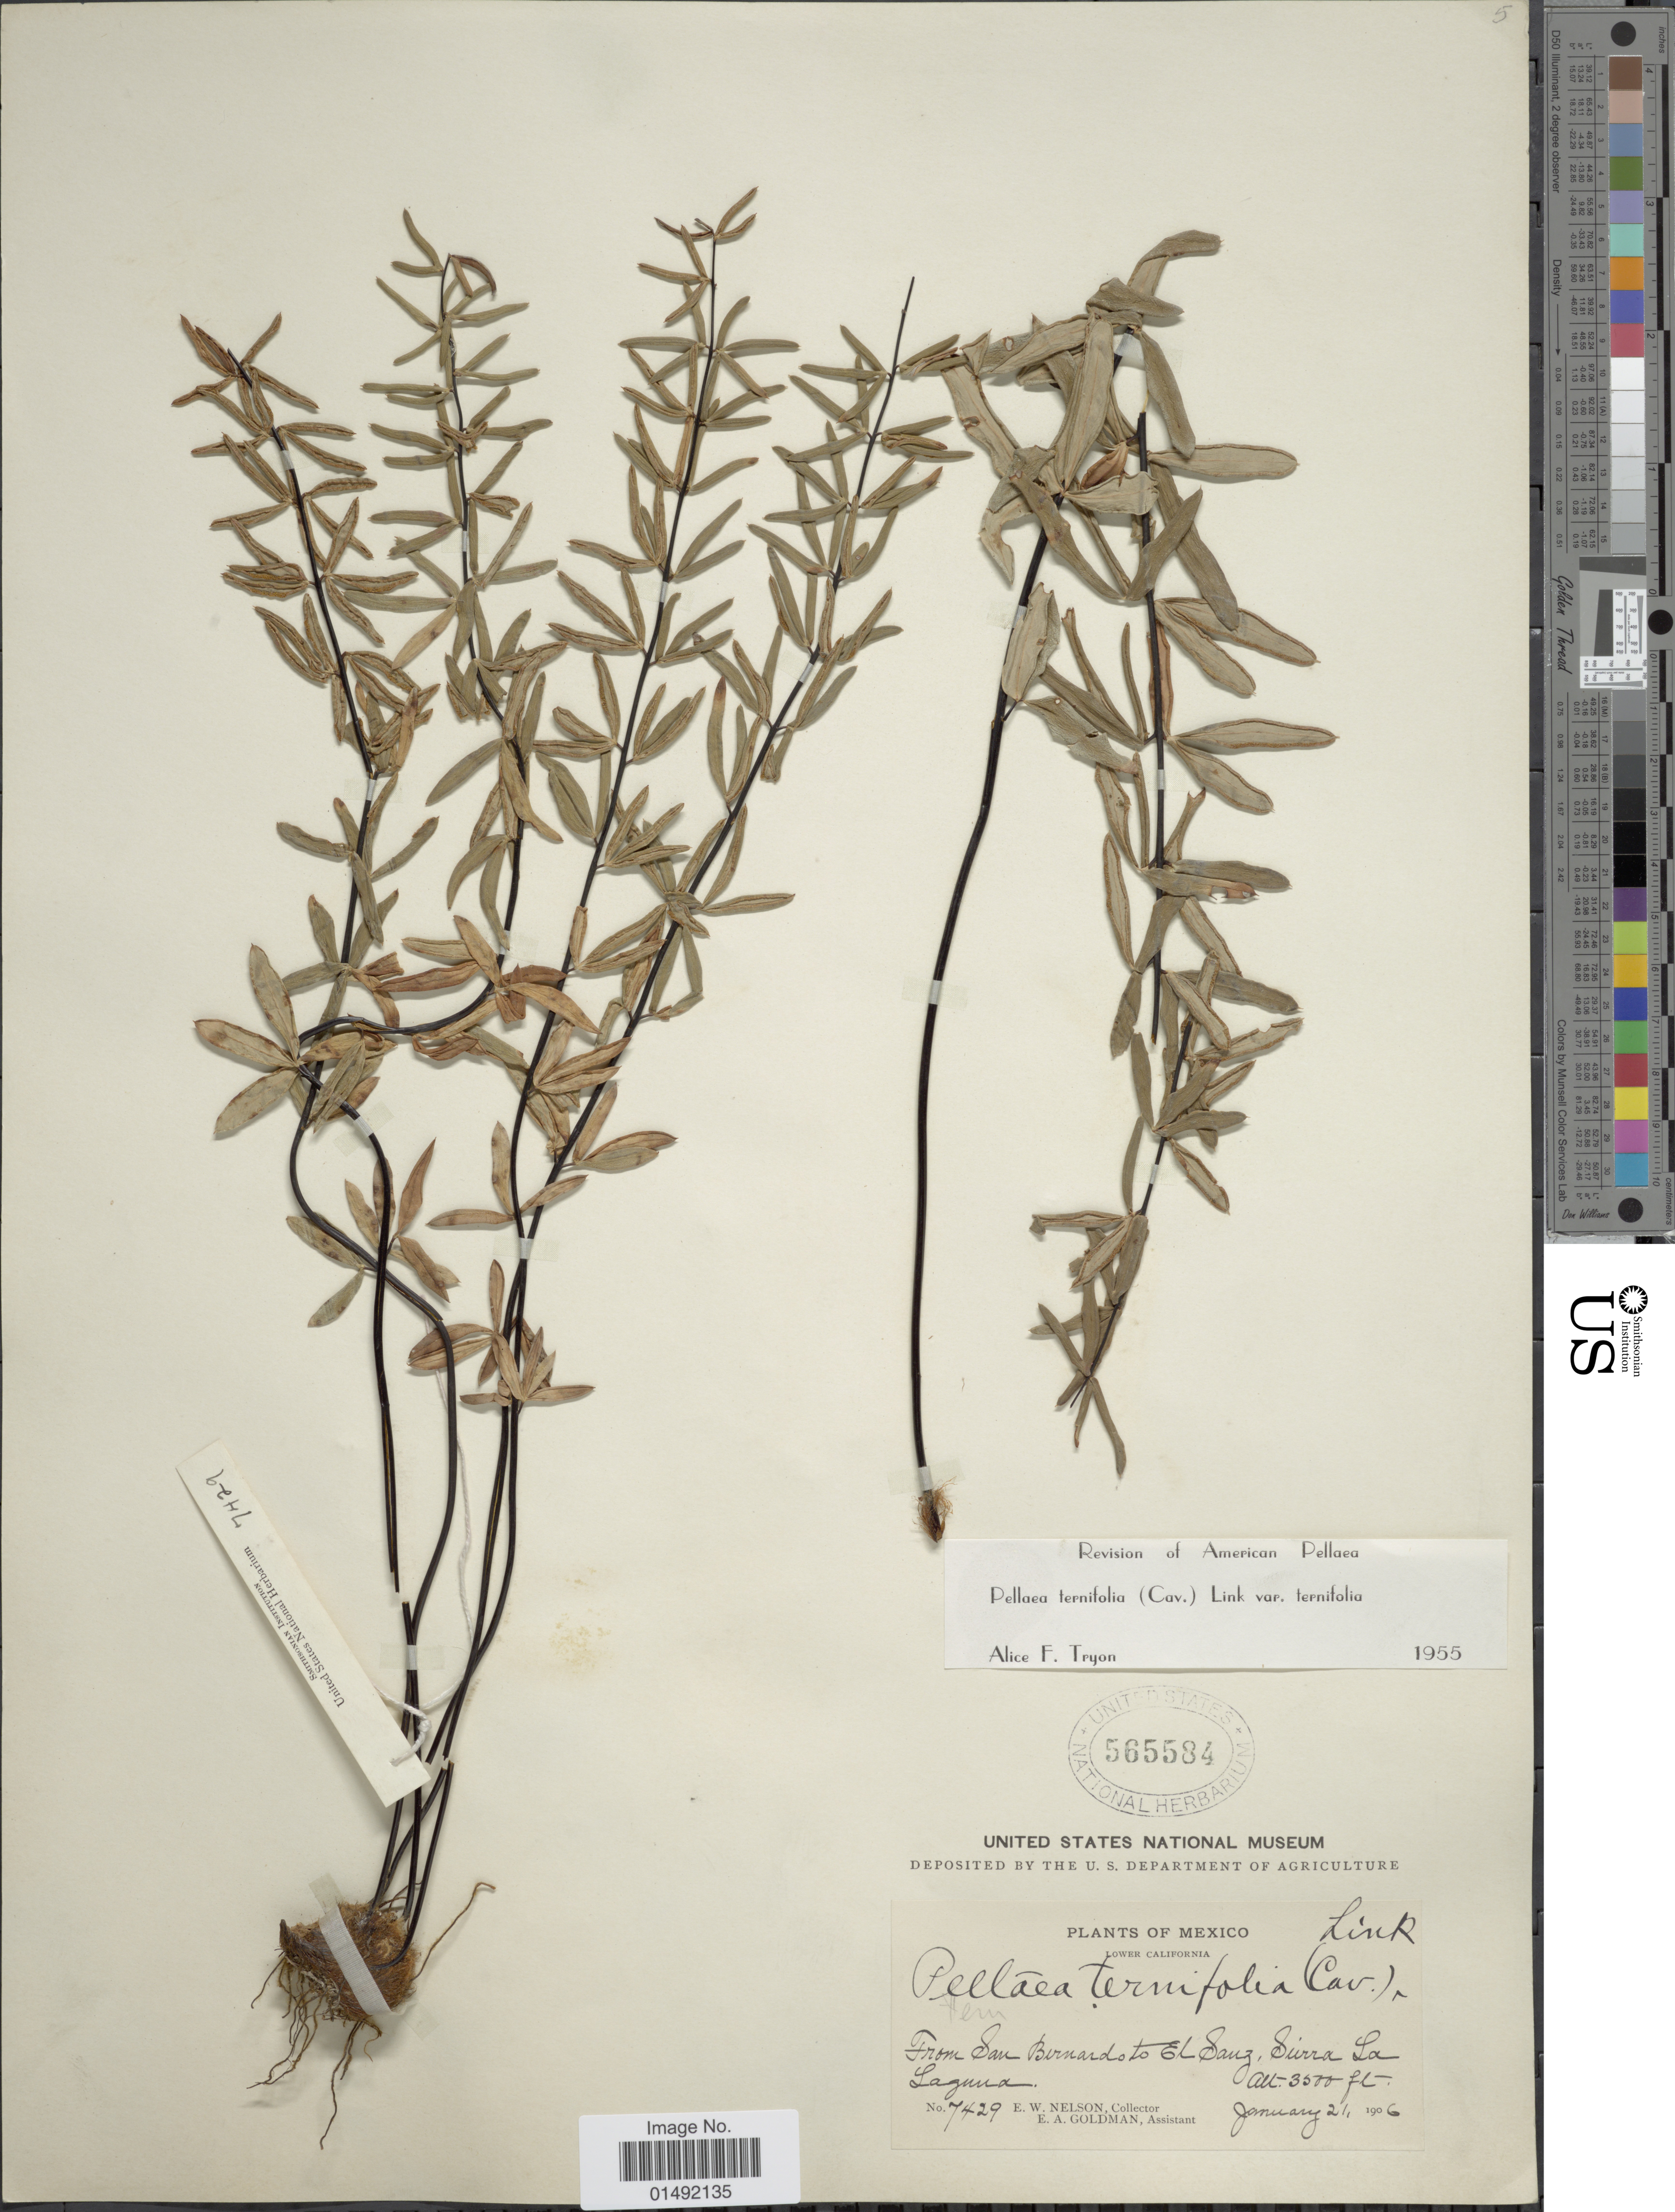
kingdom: Plantae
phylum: Tracheophyta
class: Polypodiopsida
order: Polypodiales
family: Pteridaceae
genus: Pellaea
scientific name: Pellaea ternifolia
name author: (Cav.) Link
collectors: E. W. Nelson & E. A. Goldman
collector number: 7429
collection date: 1906-01-21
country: Mexico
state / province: Baja California Sur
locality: Lower California, From San Bernardo to El Sauz, Sierra La Laguna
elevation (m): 1067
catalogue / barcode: US 565584